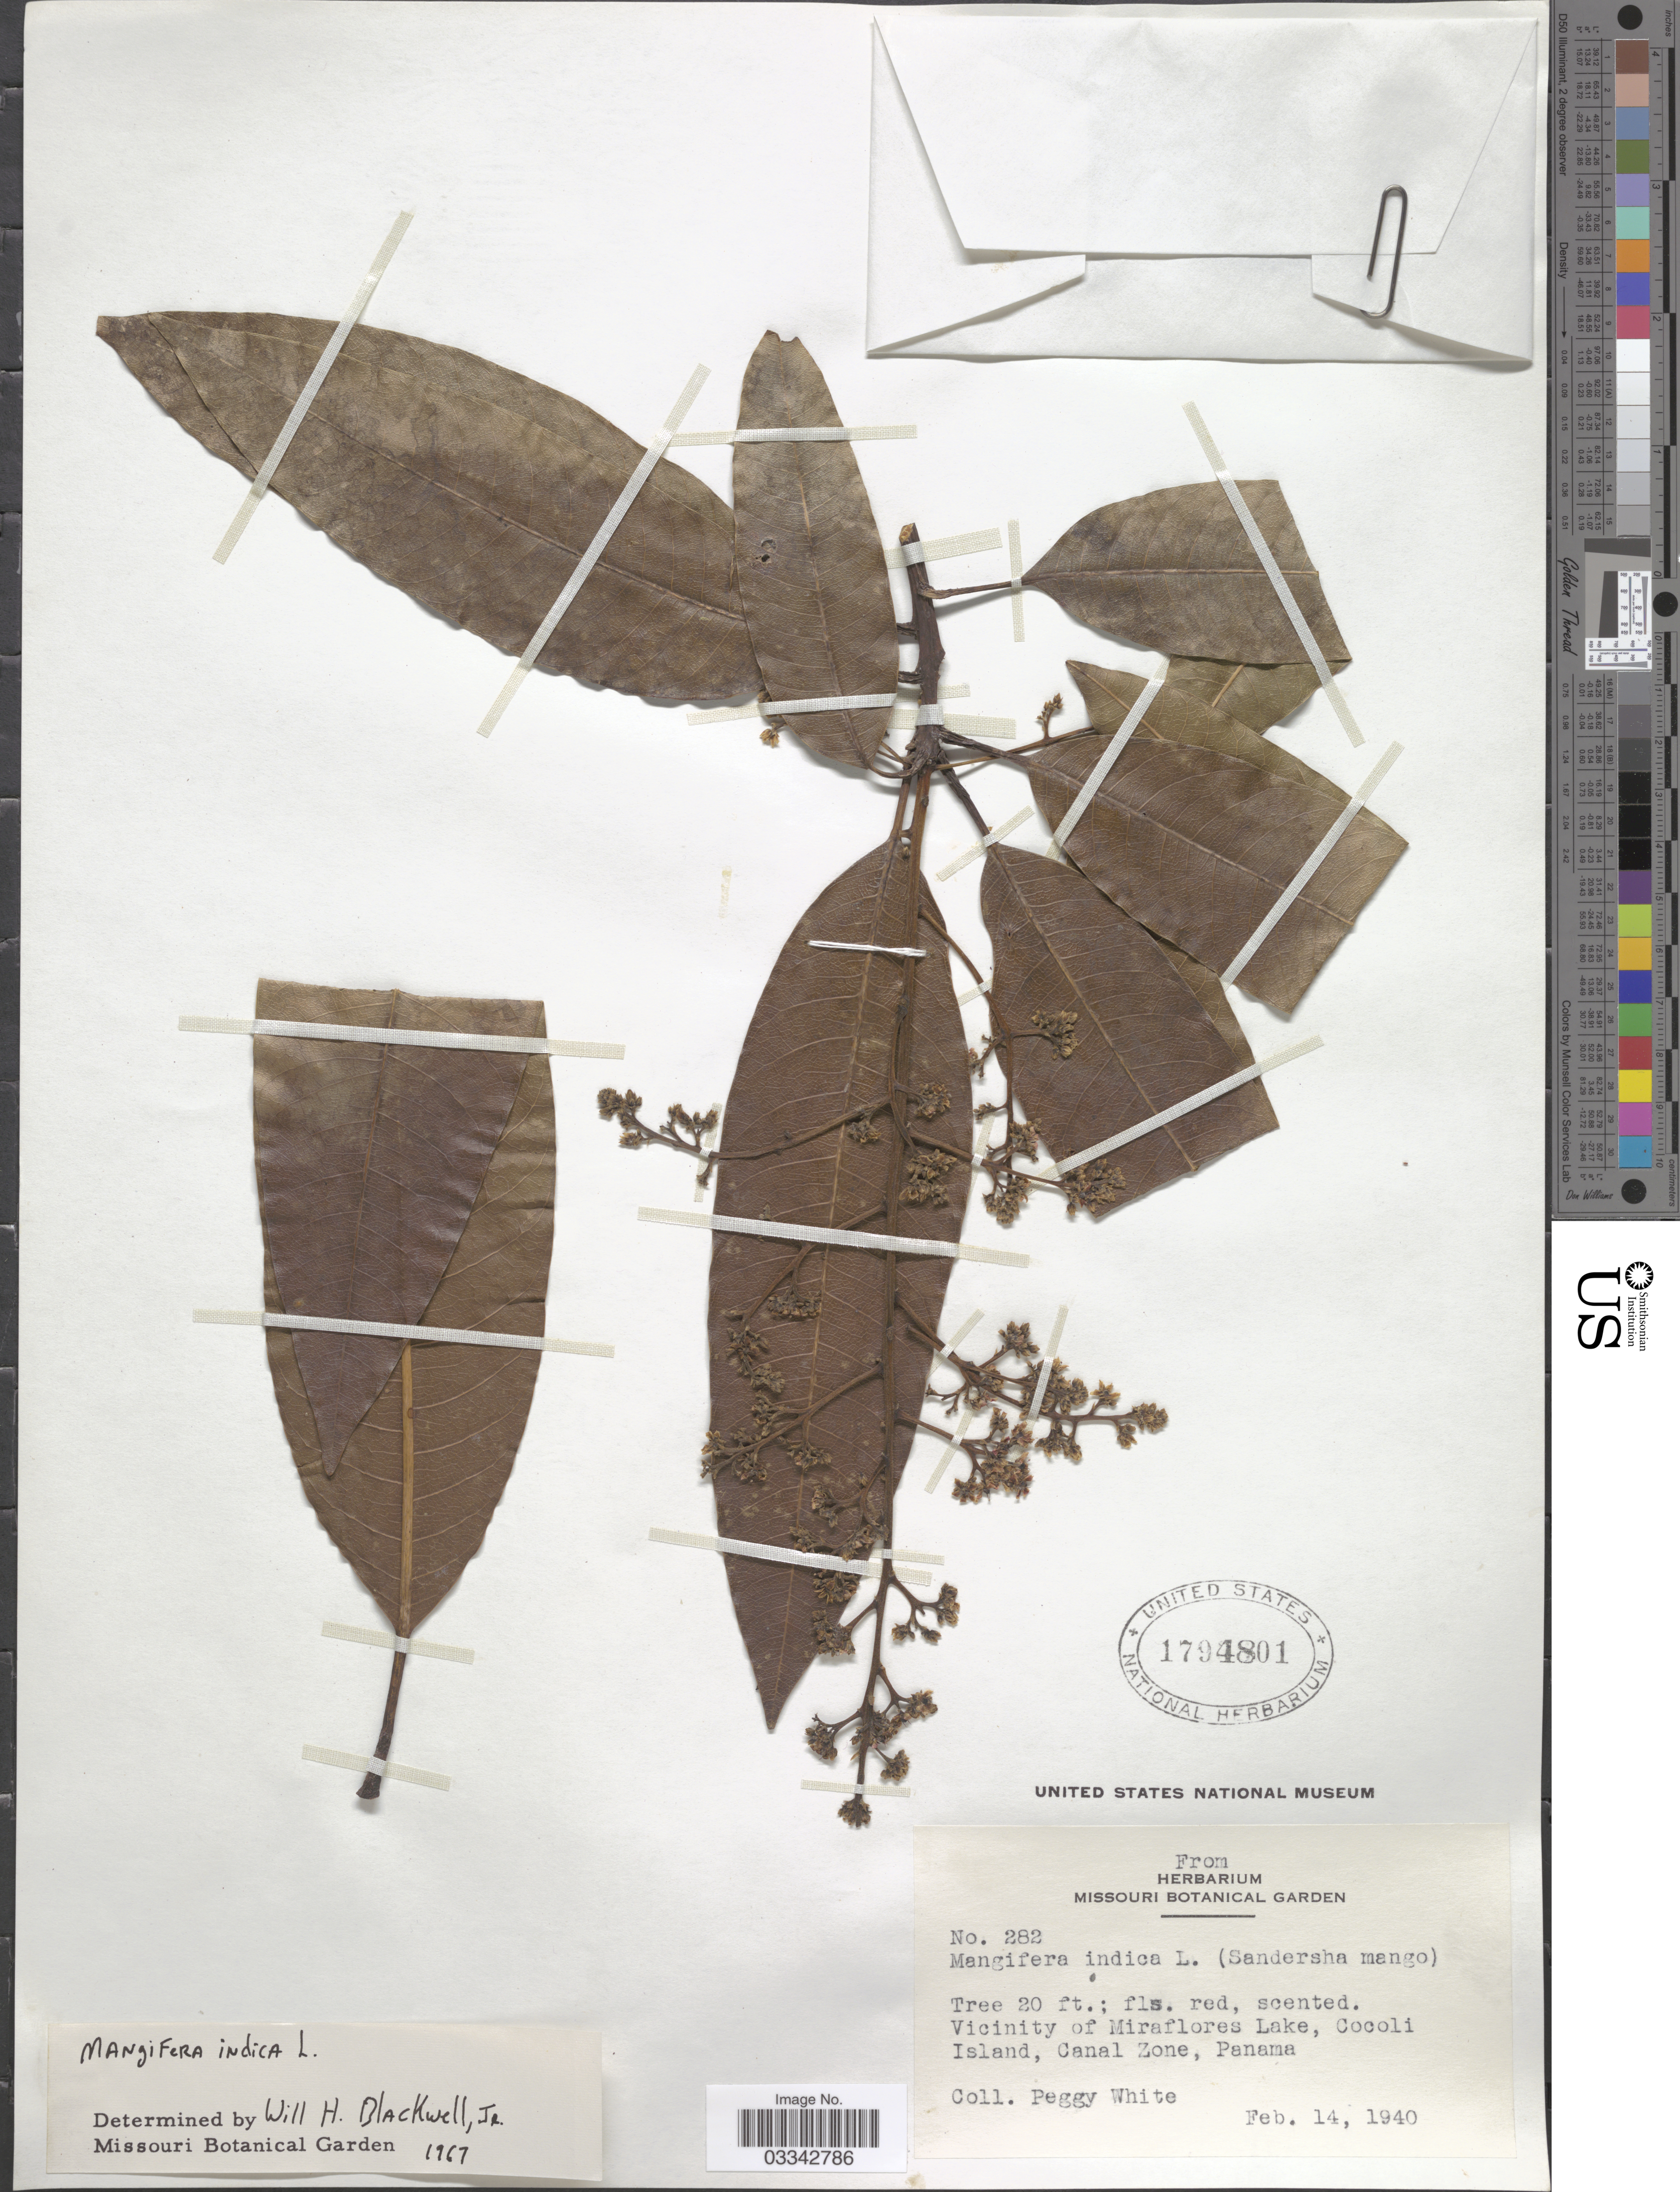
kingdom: Plantae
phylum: Tracheophyta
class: Magnoliopsida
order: Sapindales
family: Anacardiaceae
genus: Mangifera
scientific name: Mangifera indica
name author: L.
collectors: P. White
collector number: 282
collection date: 1940-02-14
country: Panama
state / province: Panamá Oeste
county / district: Canal Zone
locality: Vicinity of Miraflores Lake, Cocoli Island.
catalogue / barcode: US 1794801